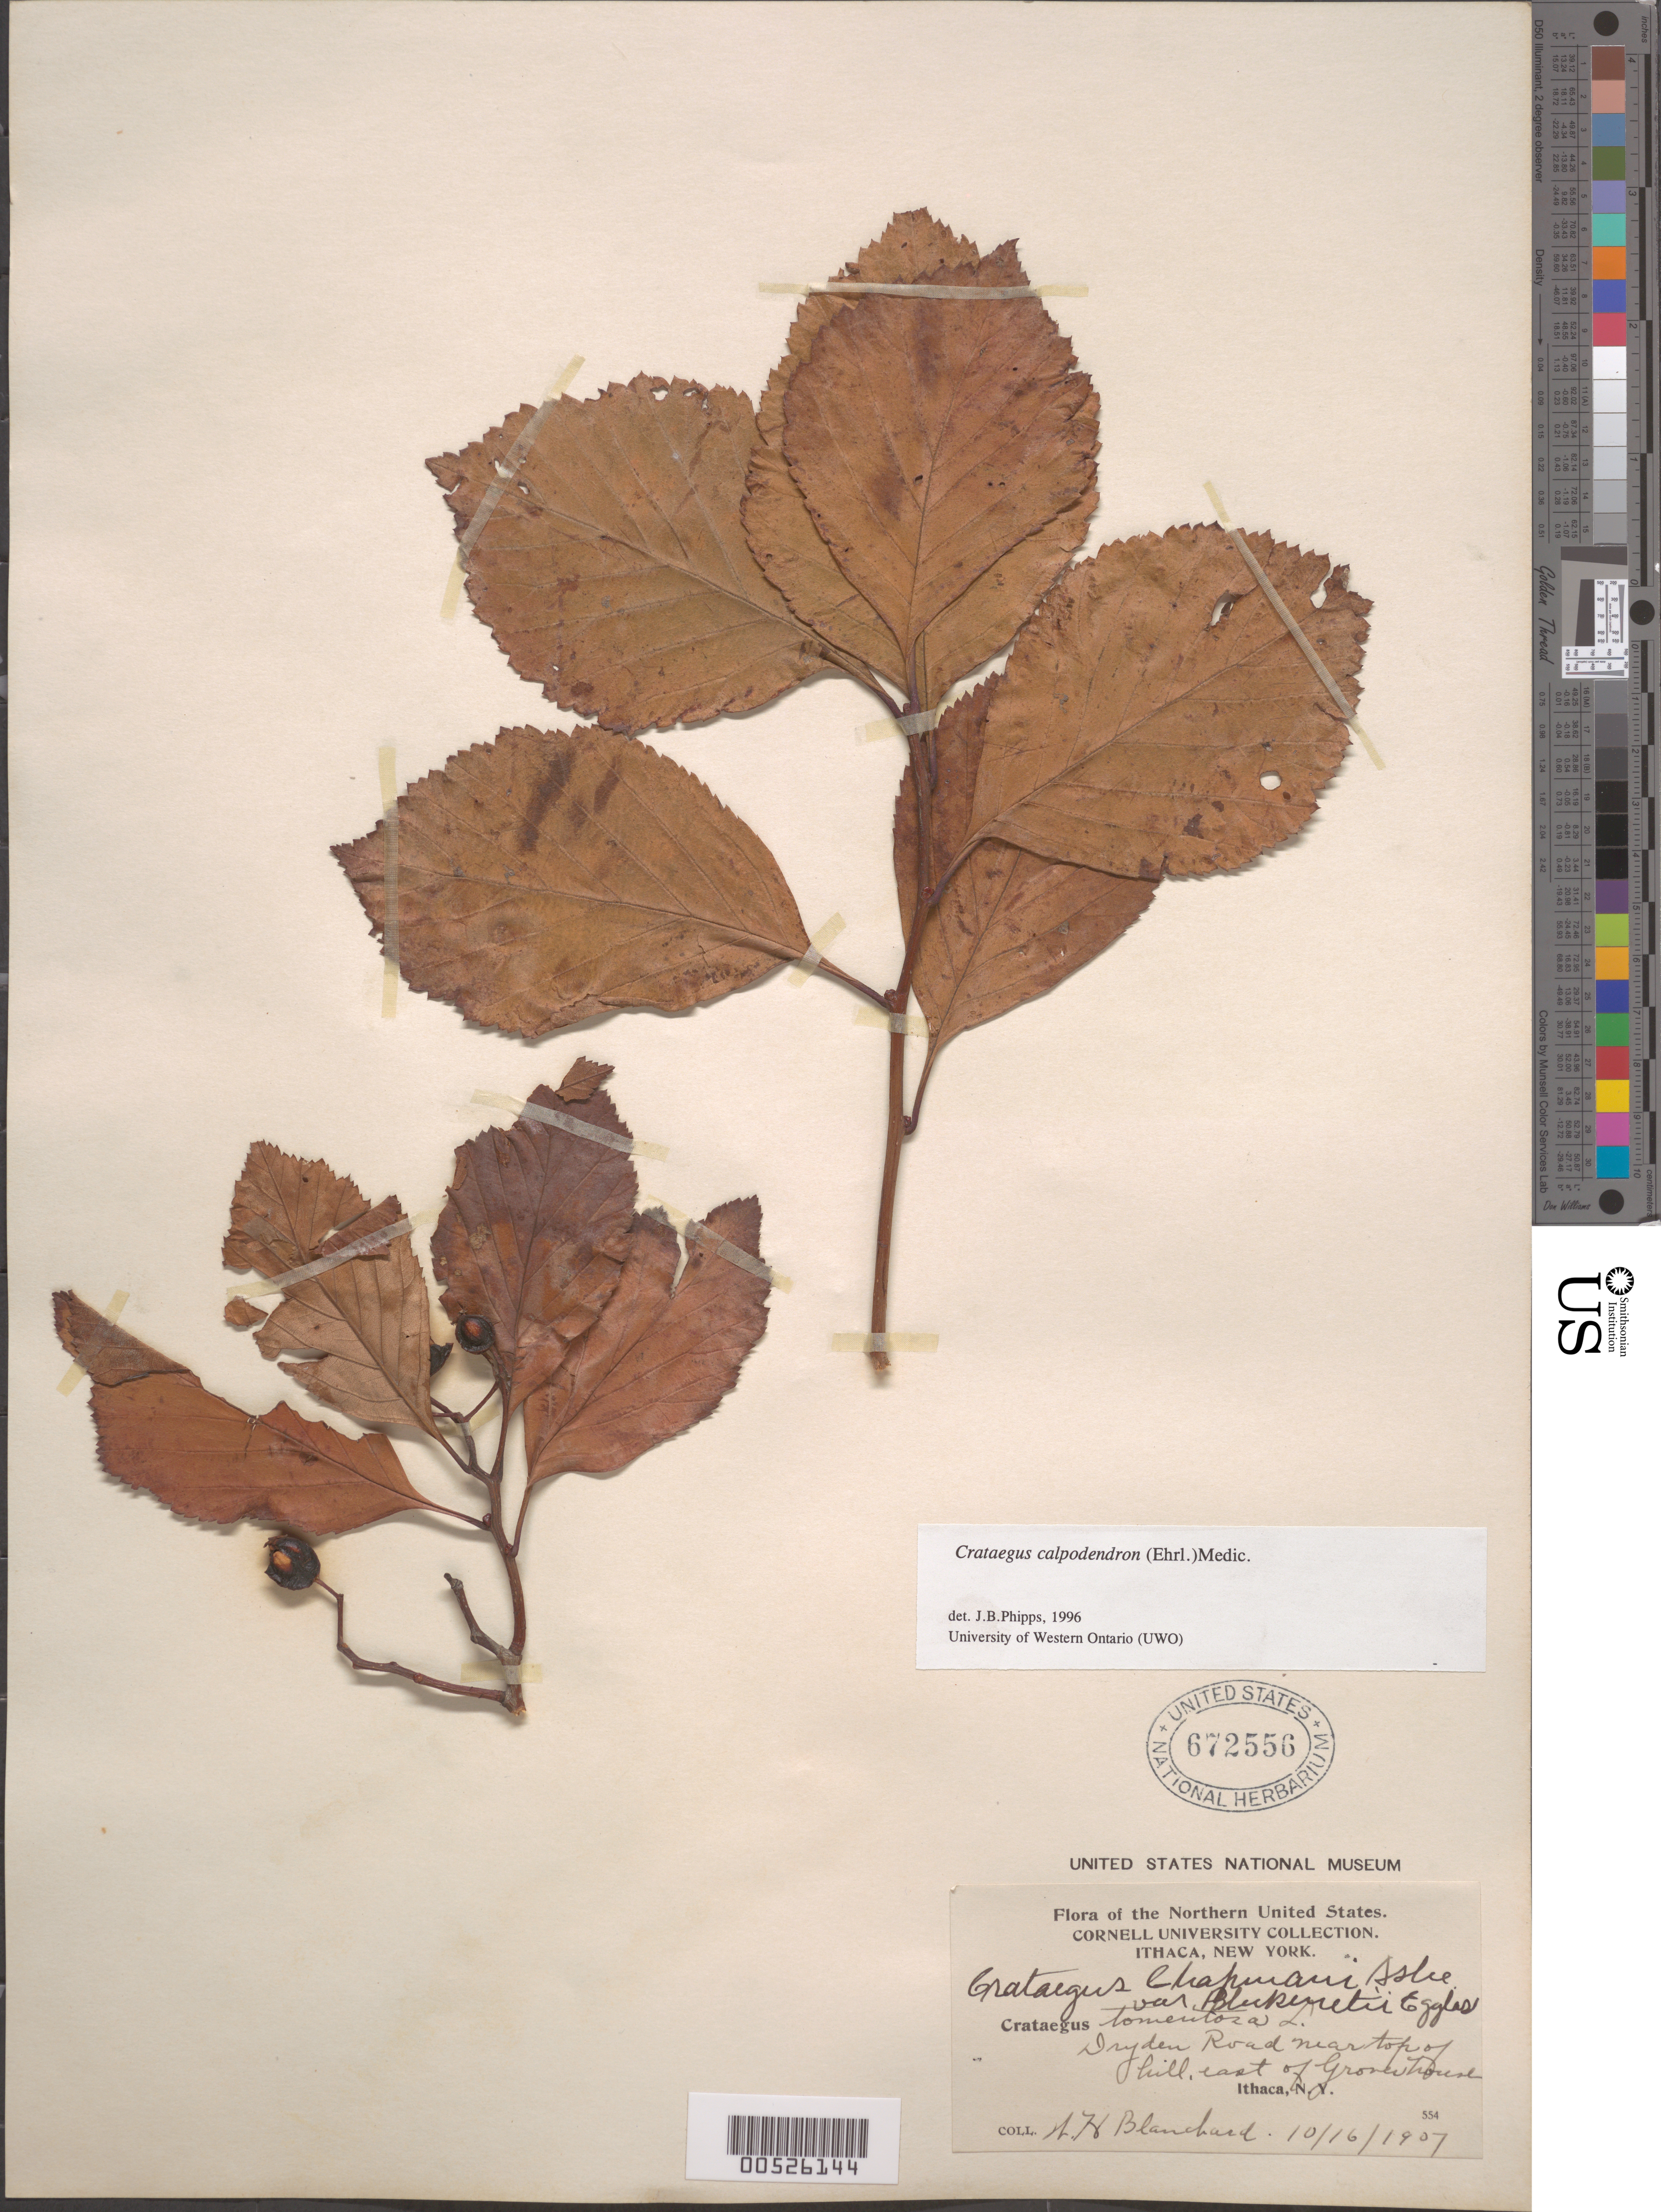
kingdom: Plantae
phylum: Tracheophyta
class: Magnoliopsida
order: Rosales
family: Rosaceae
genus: Crataegus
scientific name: Crataegus calpodendron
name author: (Ehrh.) Medik.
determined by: Phipps, James B., (UWO), University of Western Ontario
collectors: W. H. Blanchard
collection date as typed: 16 Oct 1907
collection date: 1907-10-16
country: United States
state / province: New York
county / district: Tompkins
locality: Dryden Road near top of hill E of Grover house.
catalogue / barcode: US 672556